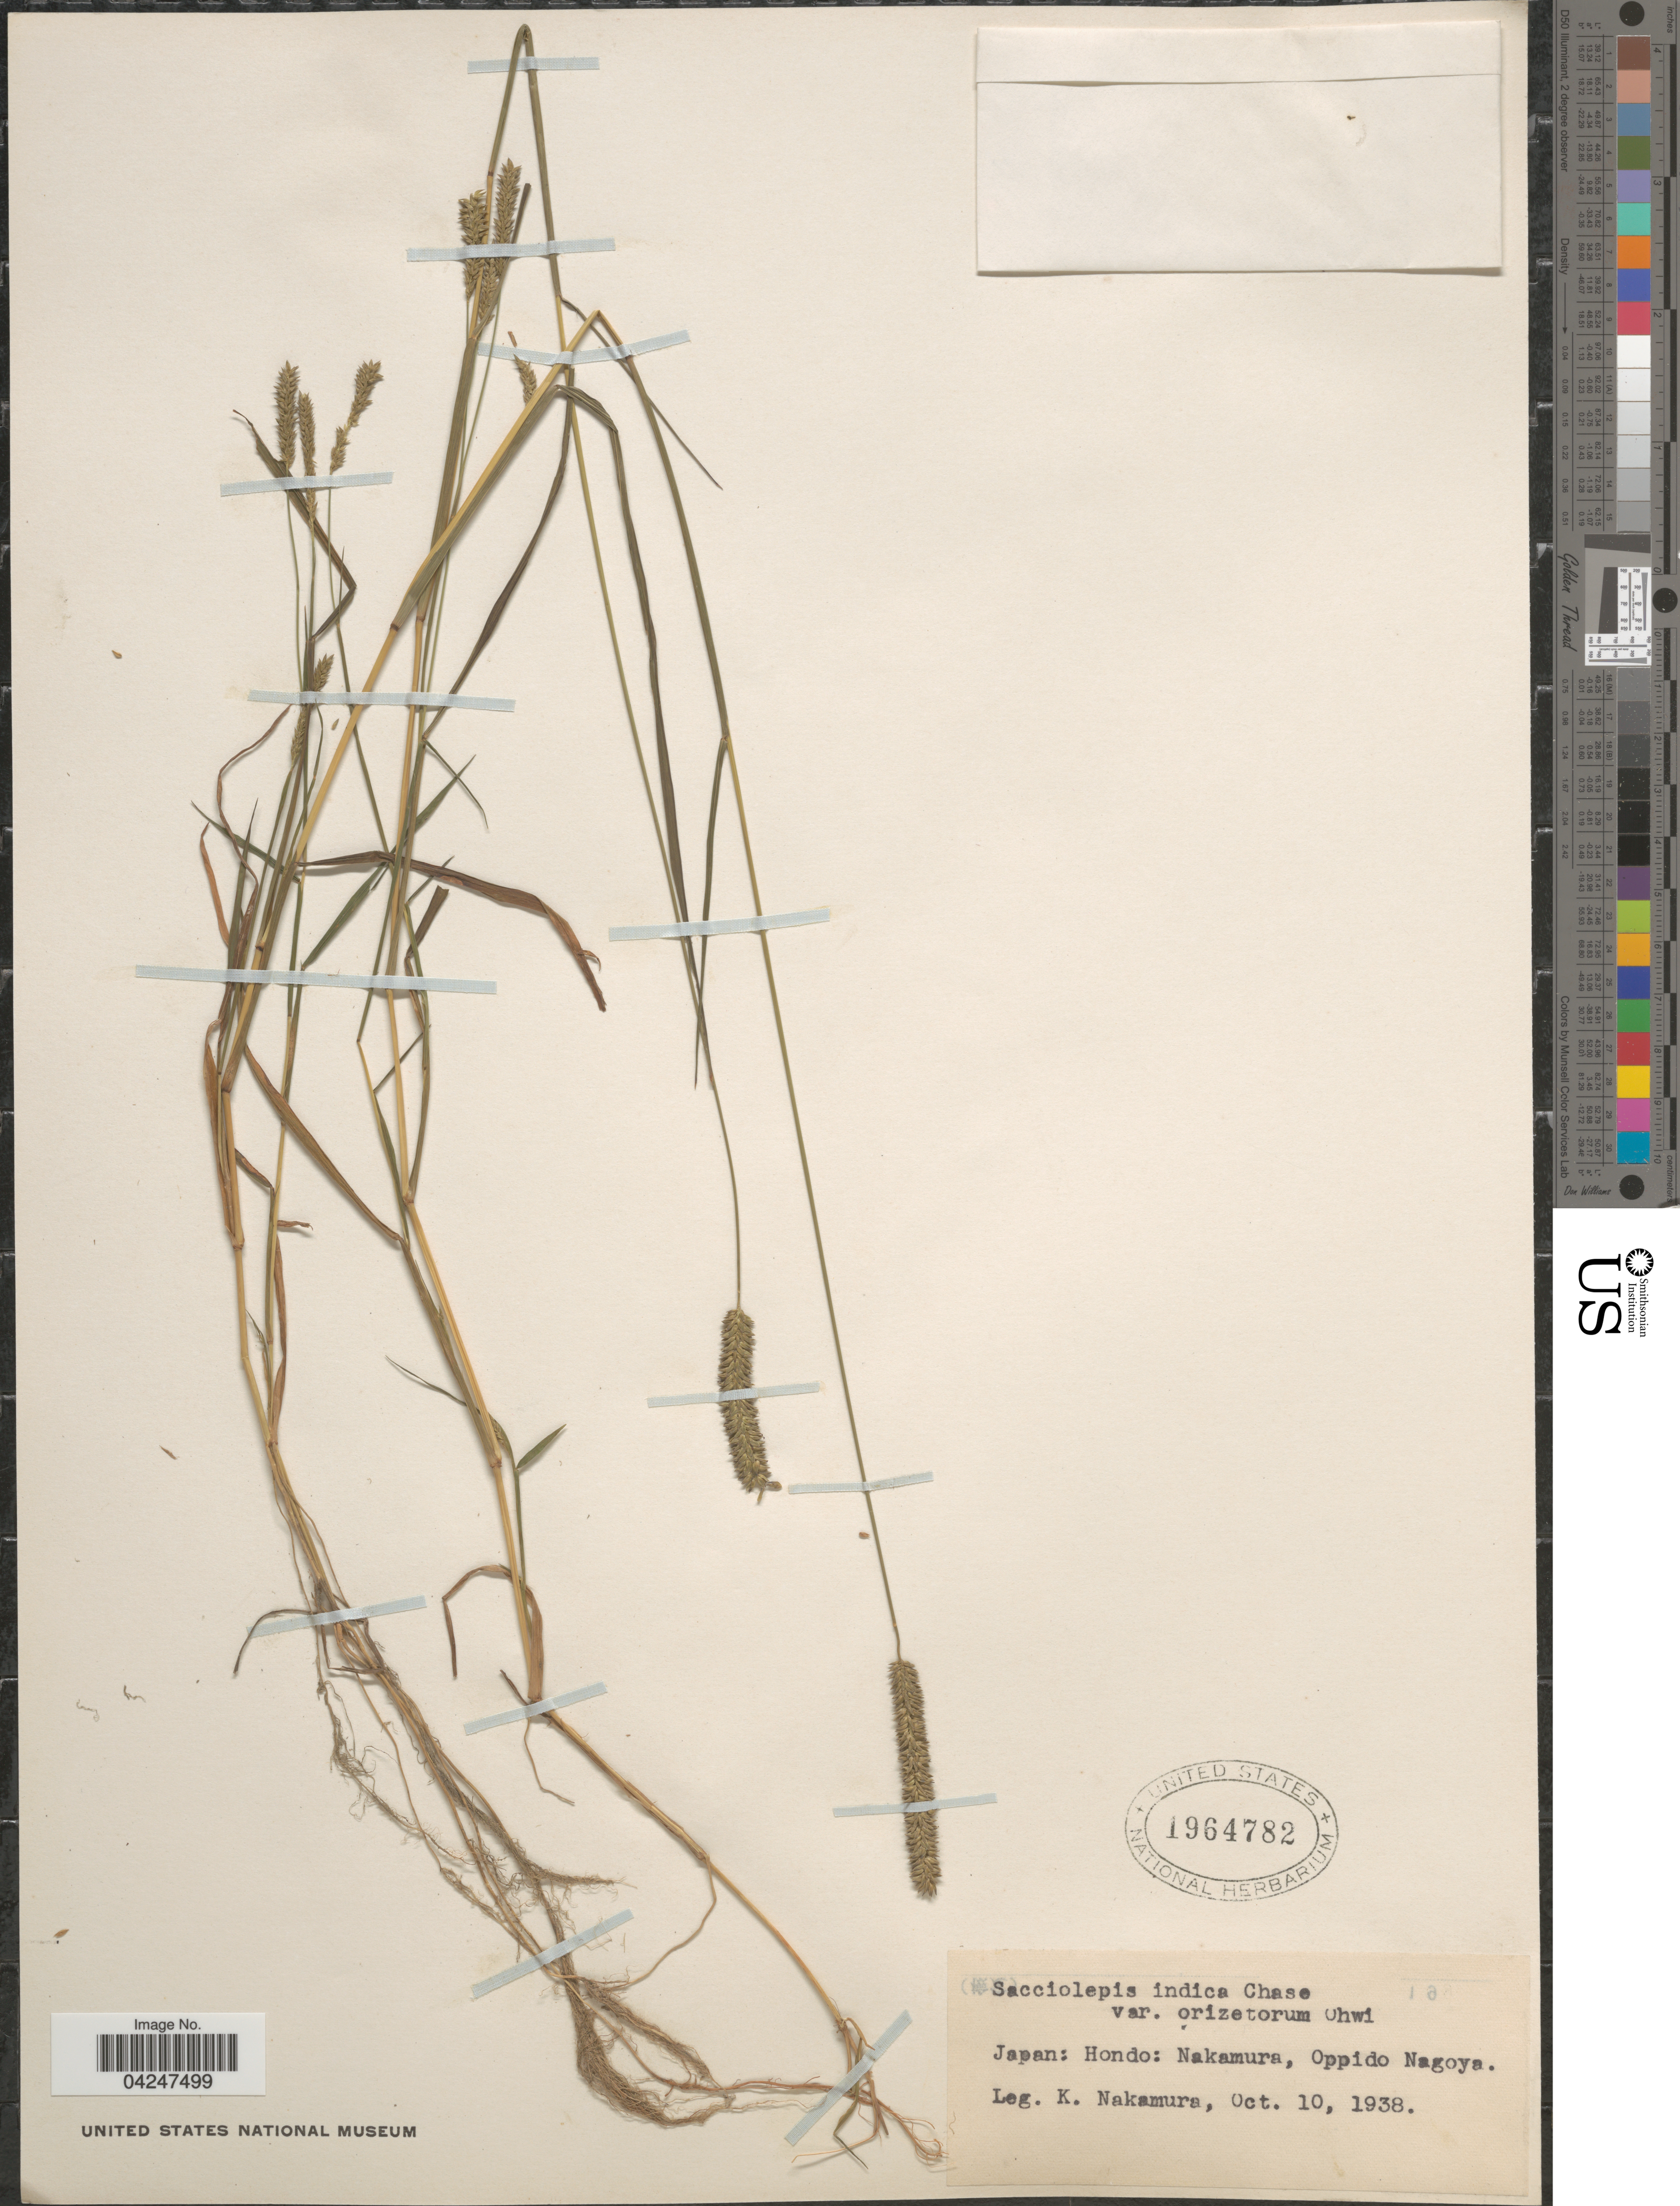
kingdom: Plantae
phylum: Tracheophyta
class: Liliopsida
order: Poales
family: Poaceae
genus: Sacciolepis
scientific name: Sacciolepis indica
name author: (L.) Chase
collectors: K. Nakamura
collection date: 1938-10-10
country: Japan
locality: Hondo: Nakamura, Oppido Nagoya.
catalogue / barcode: US 1964782